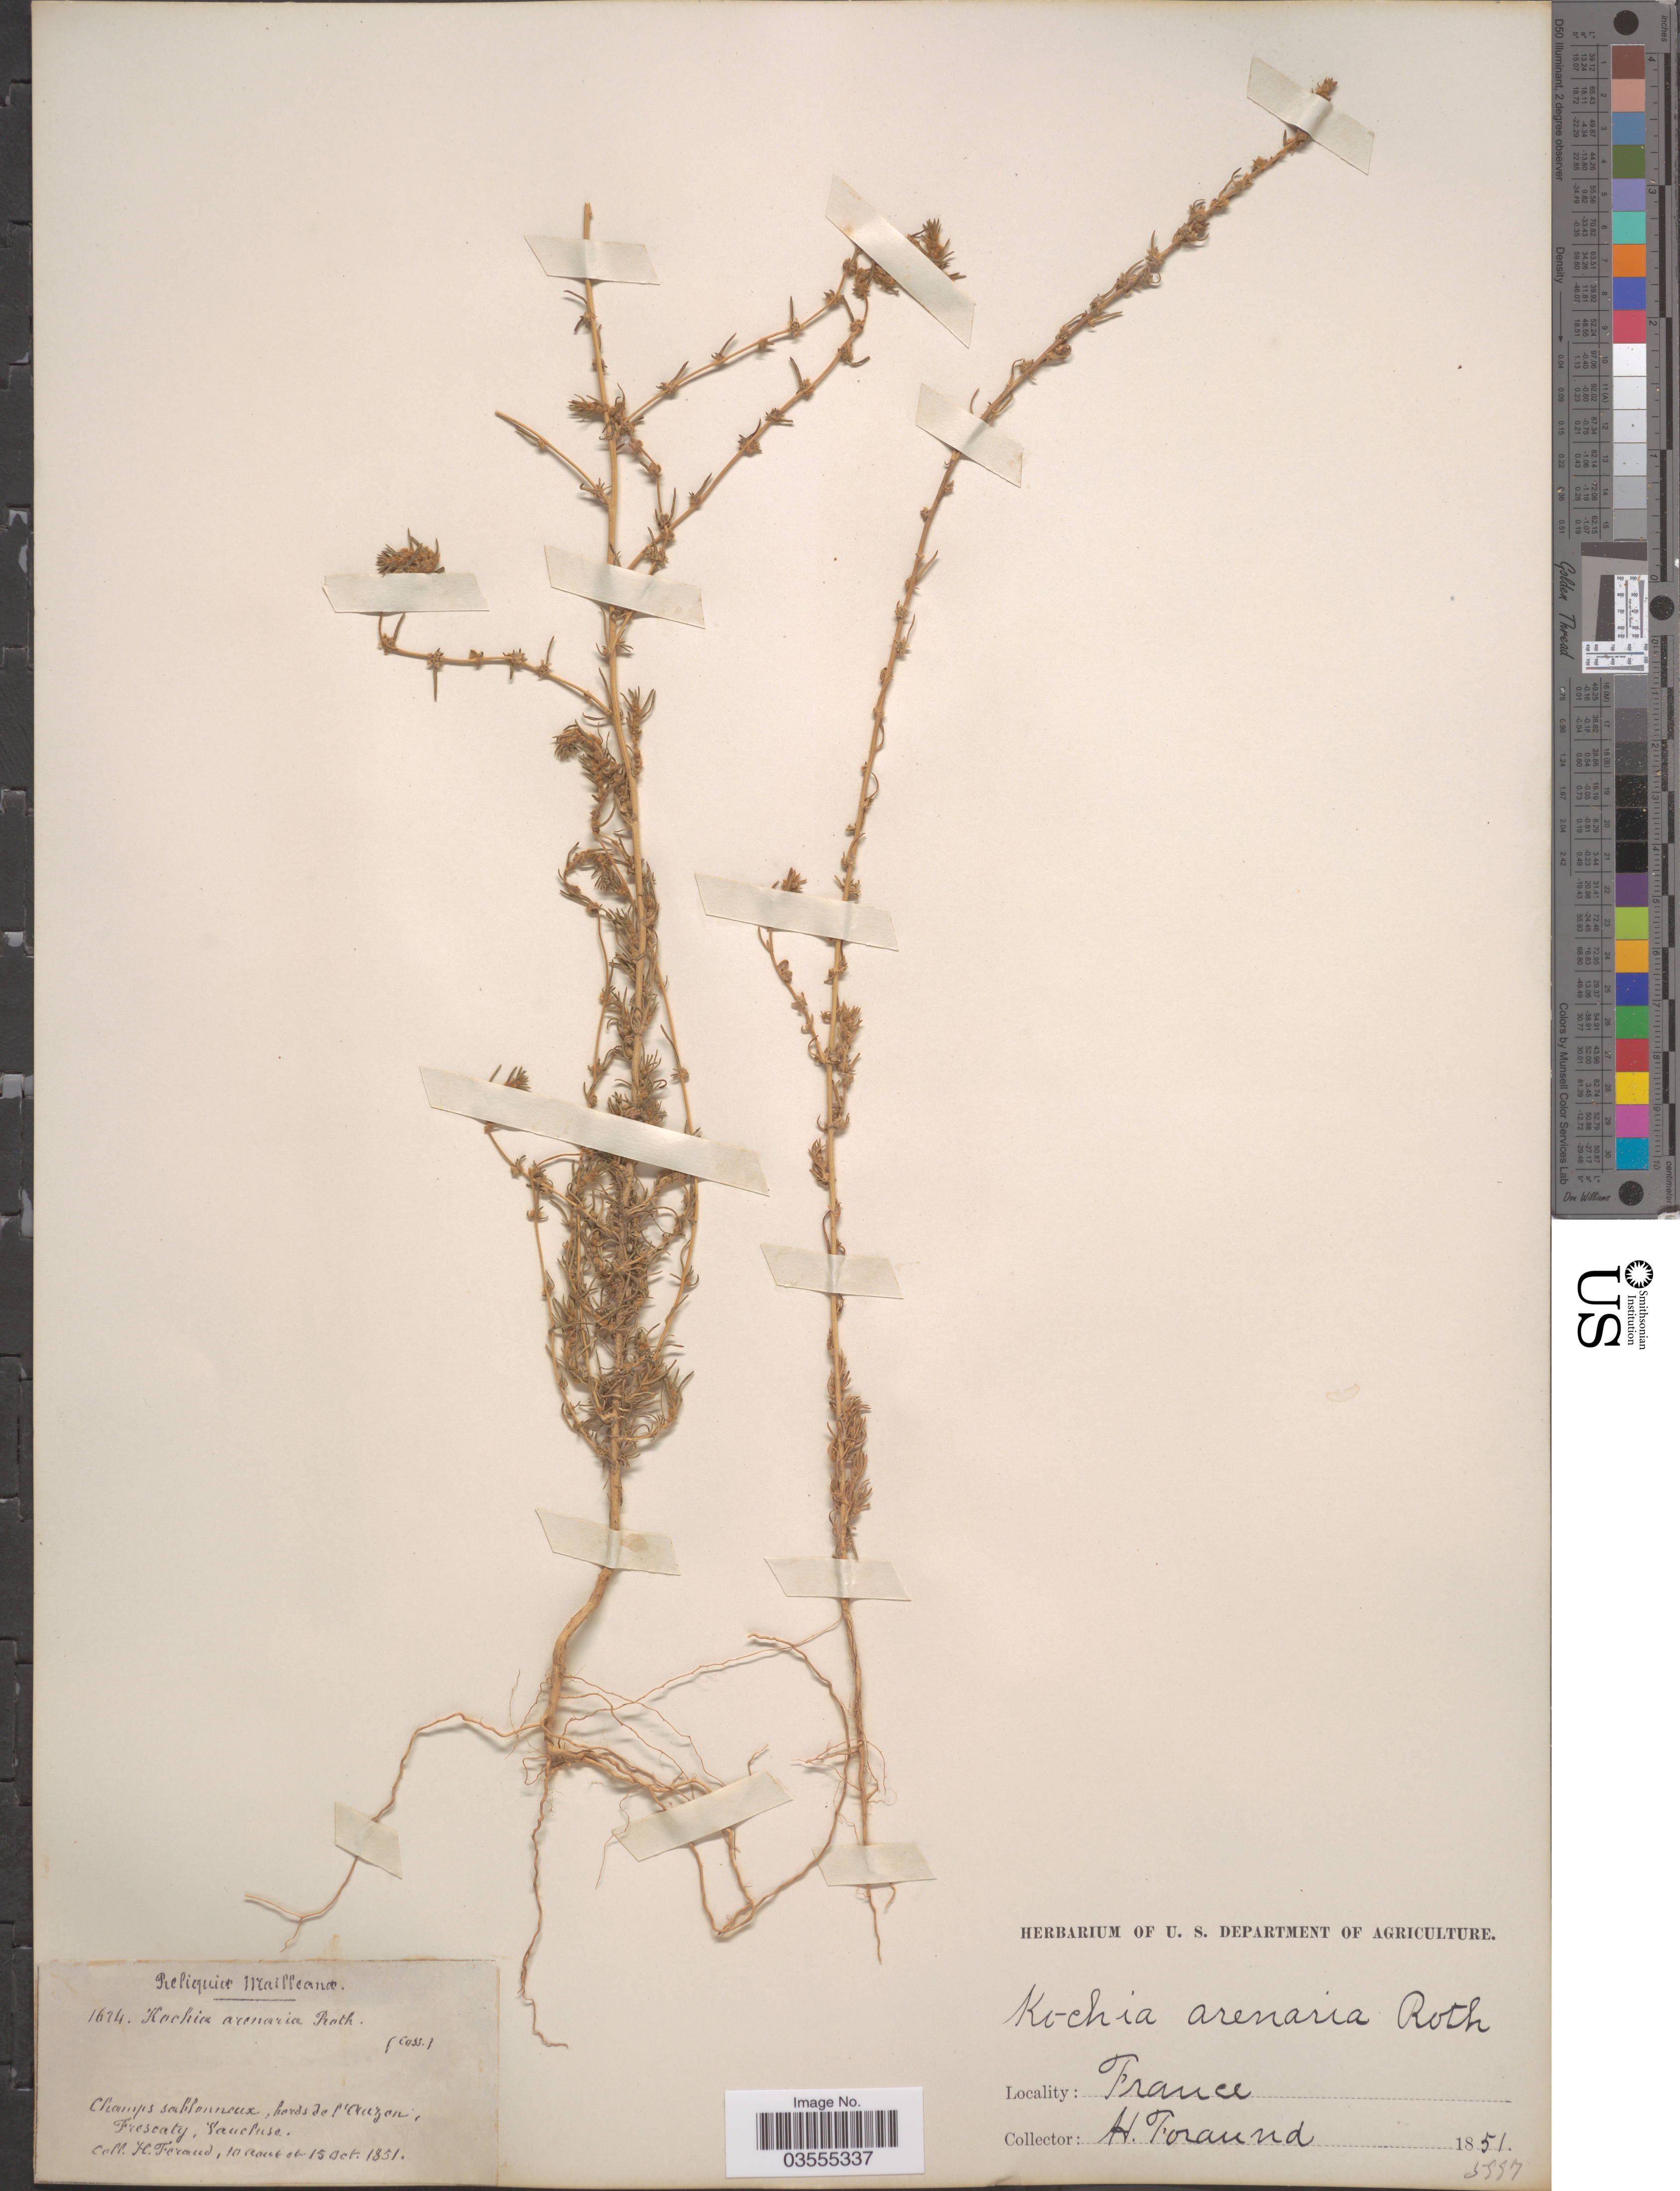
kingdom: Plantae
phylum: Tracheophyta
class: Magnoliopsida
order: Caryophyllales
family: Amaranthaceae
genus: Bassia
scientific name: Bassia laniflora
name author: (S.G. Gmel.) A.J. Scott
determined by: Strong, Mark T., (BOT), Smithsonian Institution - National Museum of Natural History (UNITED STATES)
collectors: H. Feraud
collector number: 1624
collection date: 1851-08-10/1851-10-15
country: France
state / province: Provence-Alpes-Côte d'Azur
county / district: Vaucluse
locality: Champs sabloneux, bords de l'Auzon, Frescaty, Vaucluse.